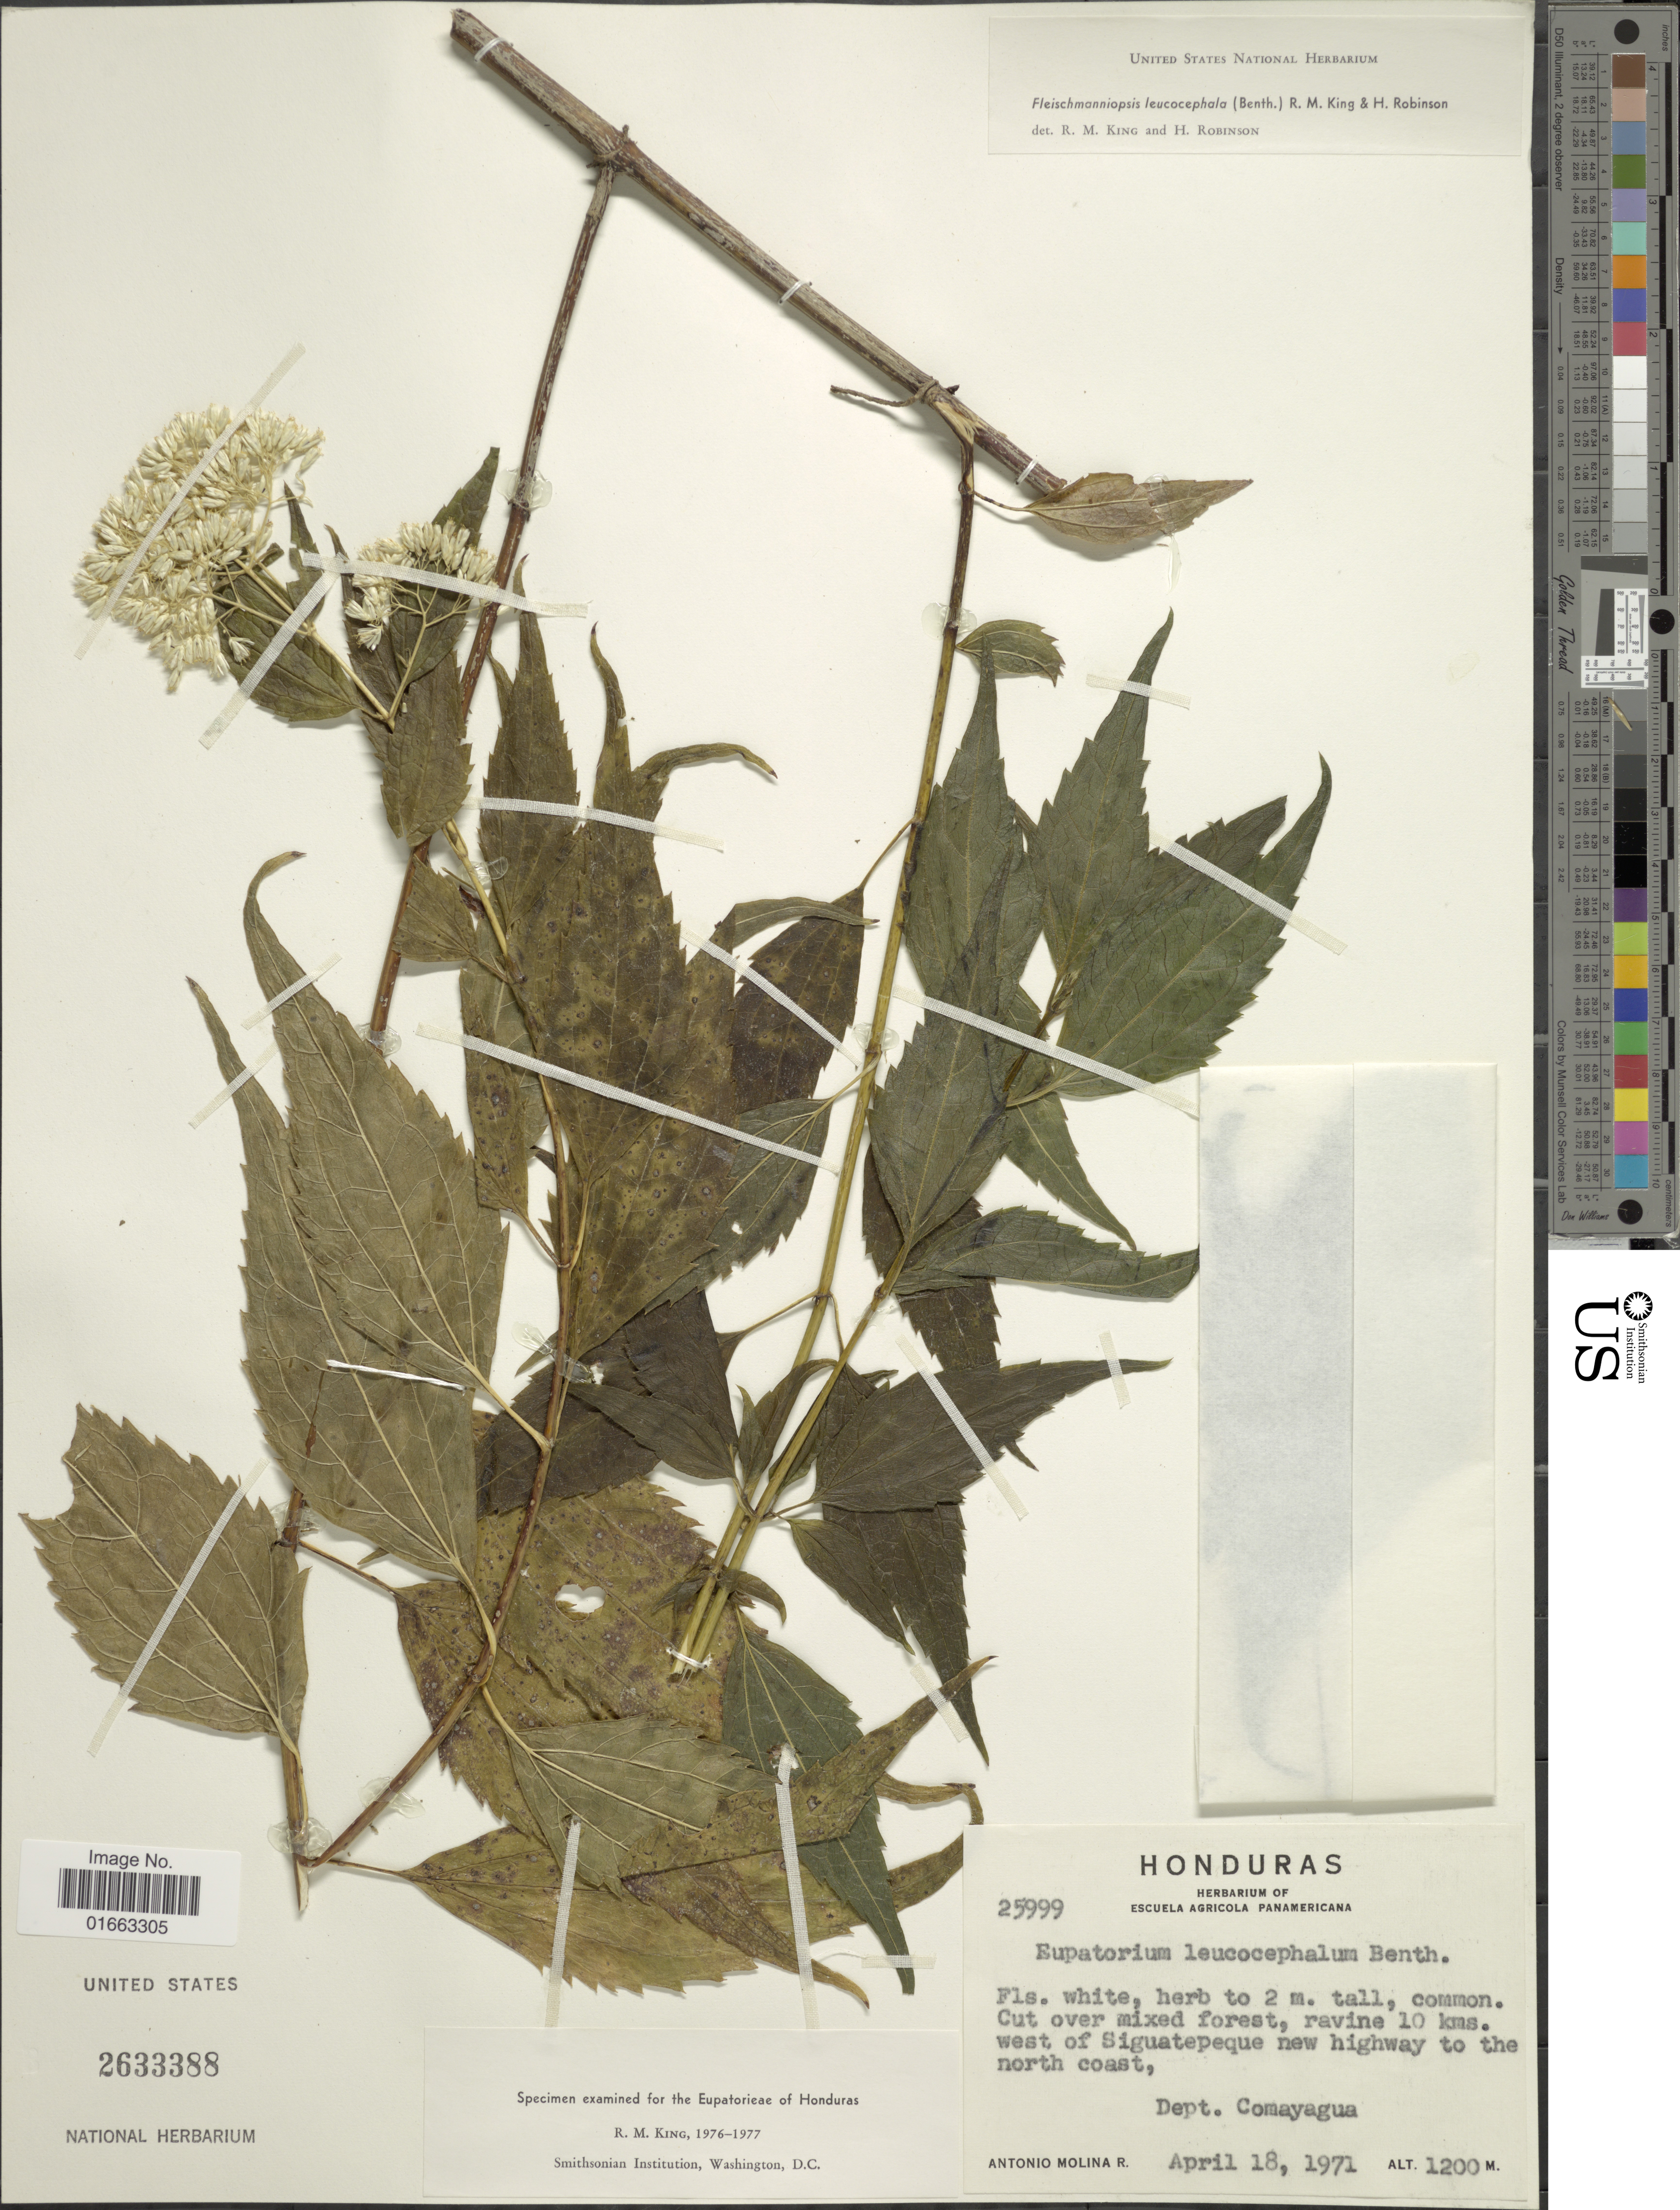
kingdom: Plantae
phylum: Tracheophyta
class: Magnoliopsida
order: Asterales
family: Asteraceae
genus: Fleischmanniopsis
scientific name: Fleischmanniopsis leucocephala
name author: (Benth.) R.M. King & H. Rob.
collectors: A. Molina R.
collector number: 25999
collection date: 1971-04-18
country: Honduras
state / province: Comayagua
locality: Ravine 10 kms. west of Siguatepeque new highway to the north coast.